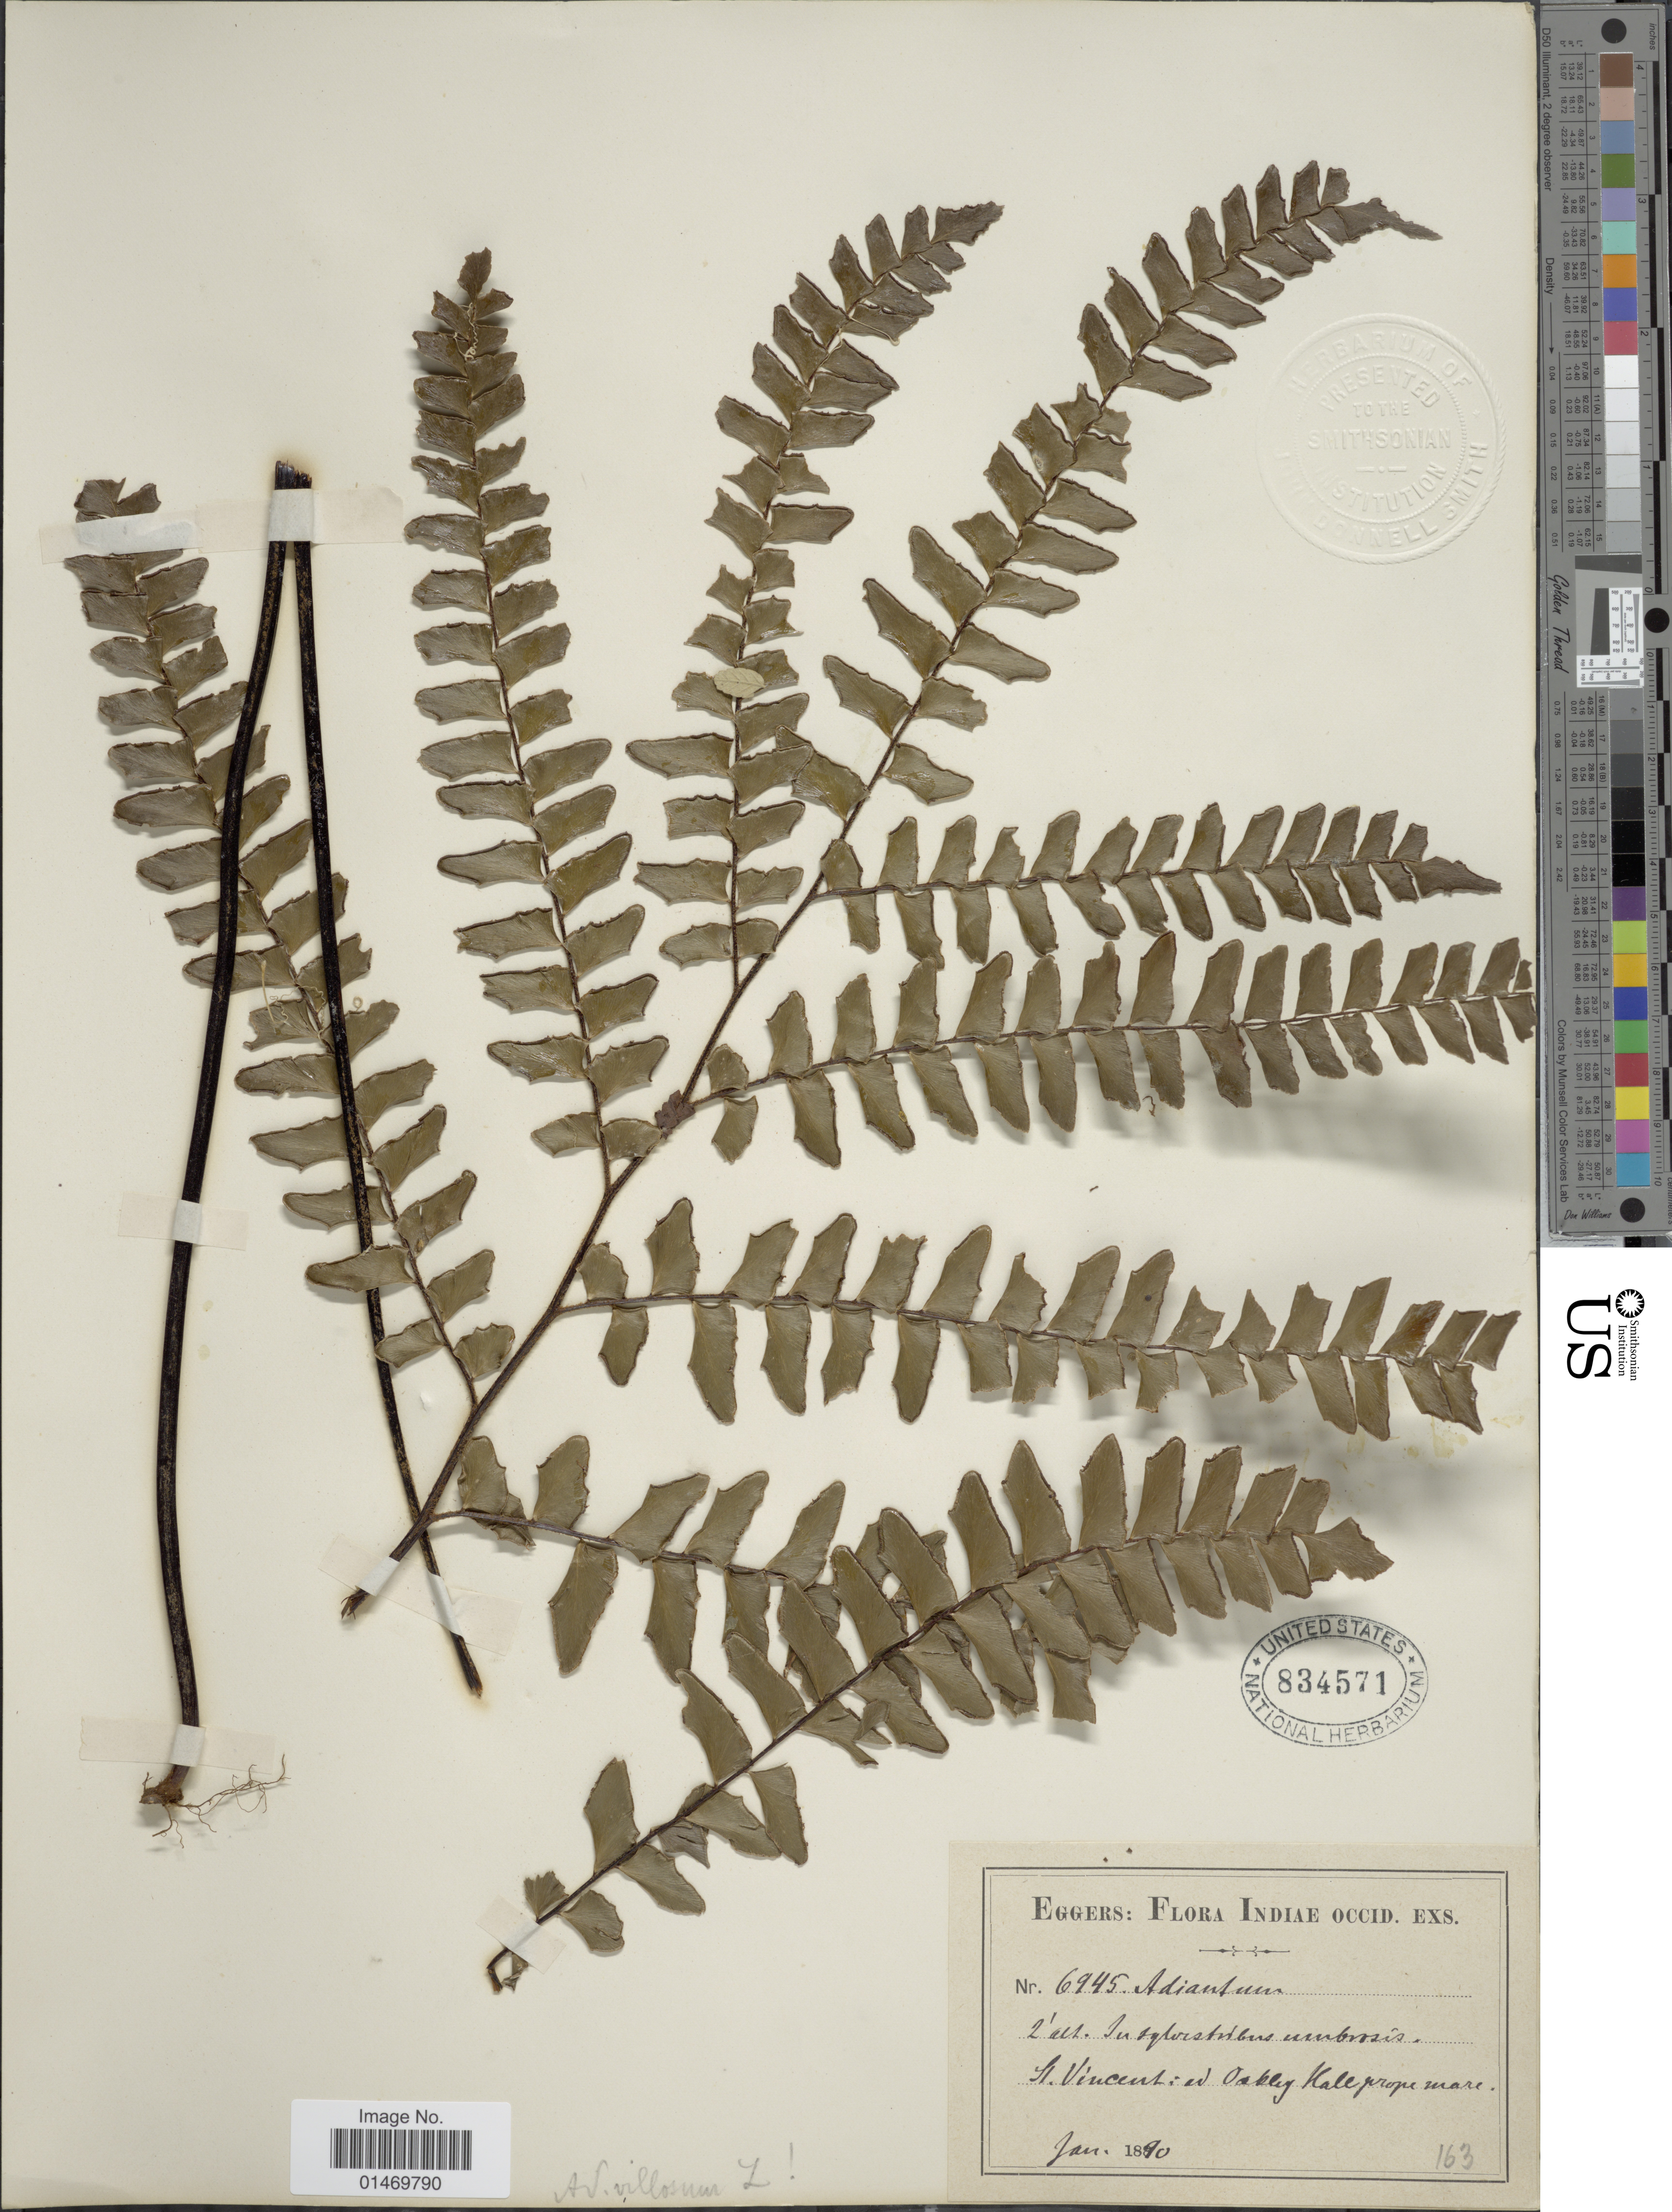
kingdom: Plantae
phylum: Tracheophyta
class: Polypodiopsida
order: Polypodiales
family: Pteridaceae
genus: Adiantum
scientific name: Adiantum villosum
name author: L.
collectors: -. Eggers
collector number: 6945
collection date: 1890-01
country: St. Vincent - Grenadines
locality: St. Vincents, w Oakley Kaleprope mare, Indiae Occid. Exs.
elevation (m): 1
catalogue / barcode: US 834571